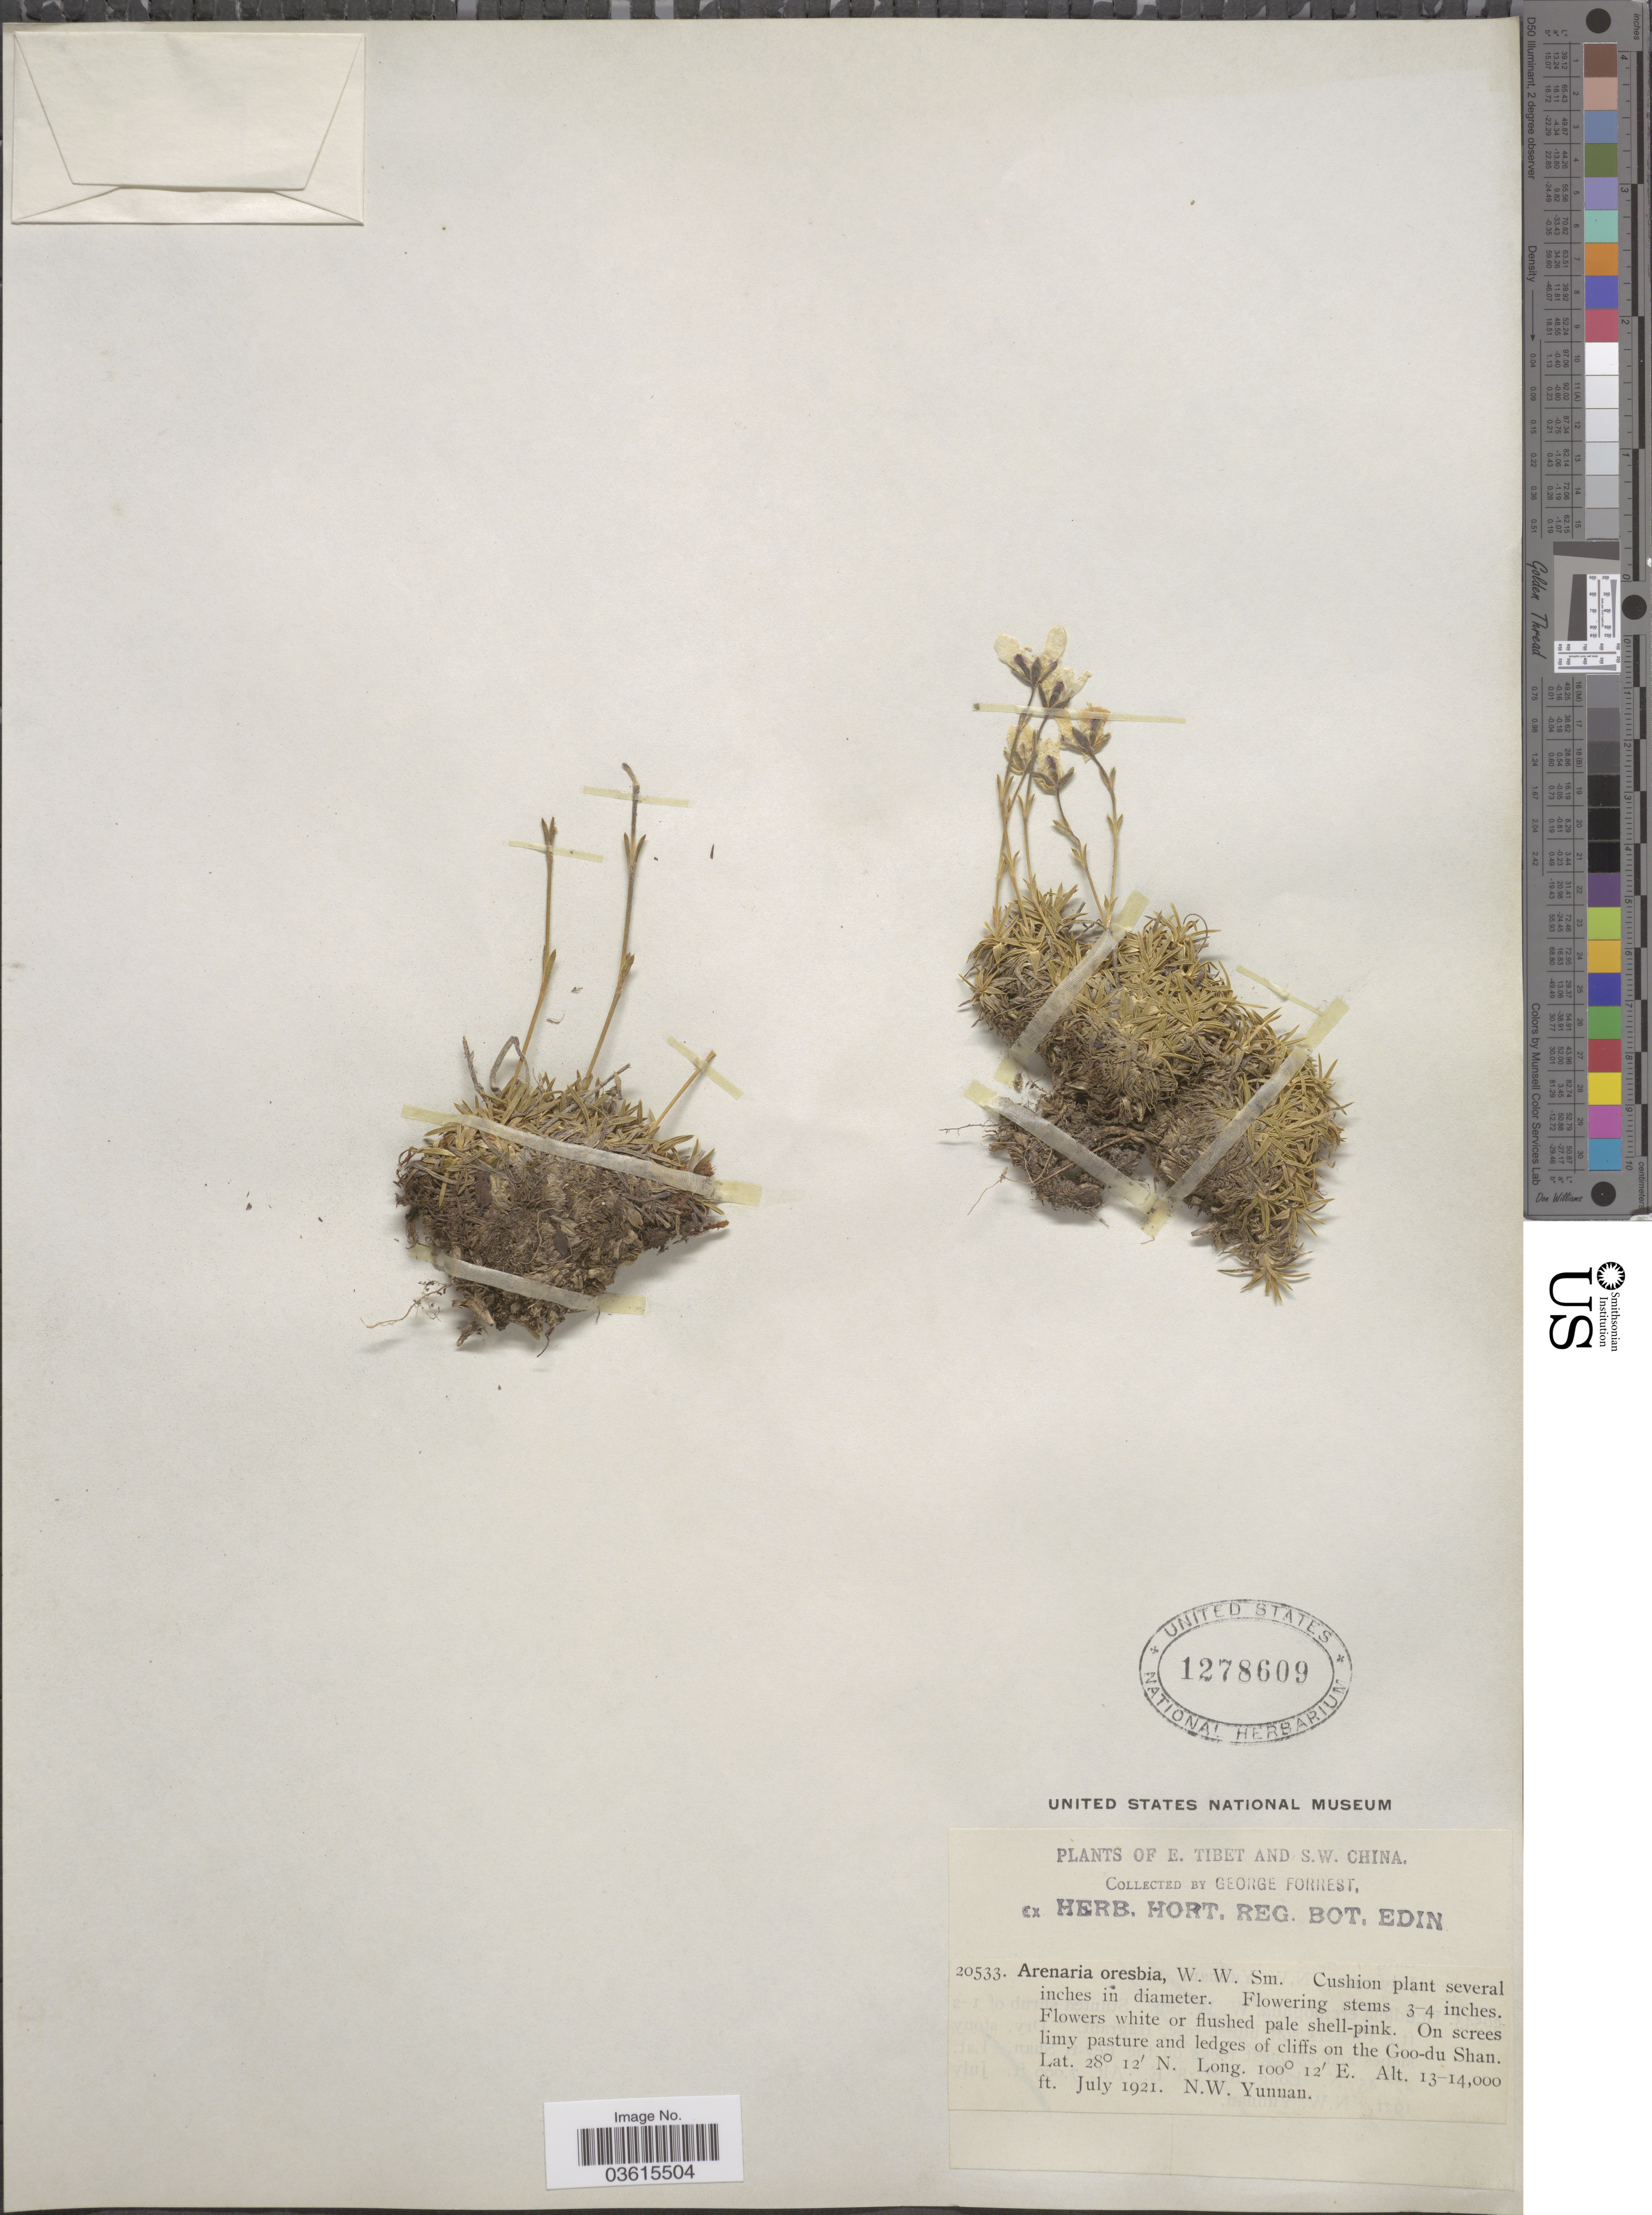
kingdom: Plantae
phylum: Tracheophyta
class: Magnoliopsida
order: Caryophyllales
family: Caryophyllaceae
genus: Arenaria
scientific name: Arenaria smithiana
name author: Mattf.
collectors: G. Forrest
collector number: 20533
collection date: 1921-07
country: China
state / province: Yunnan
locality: E. Tibet and S.W. China. On screes limy pasture and ledges of cliffs on the Goo-du Shan. N.W. Yunnan.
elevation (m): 3962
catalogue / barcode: US 1278609